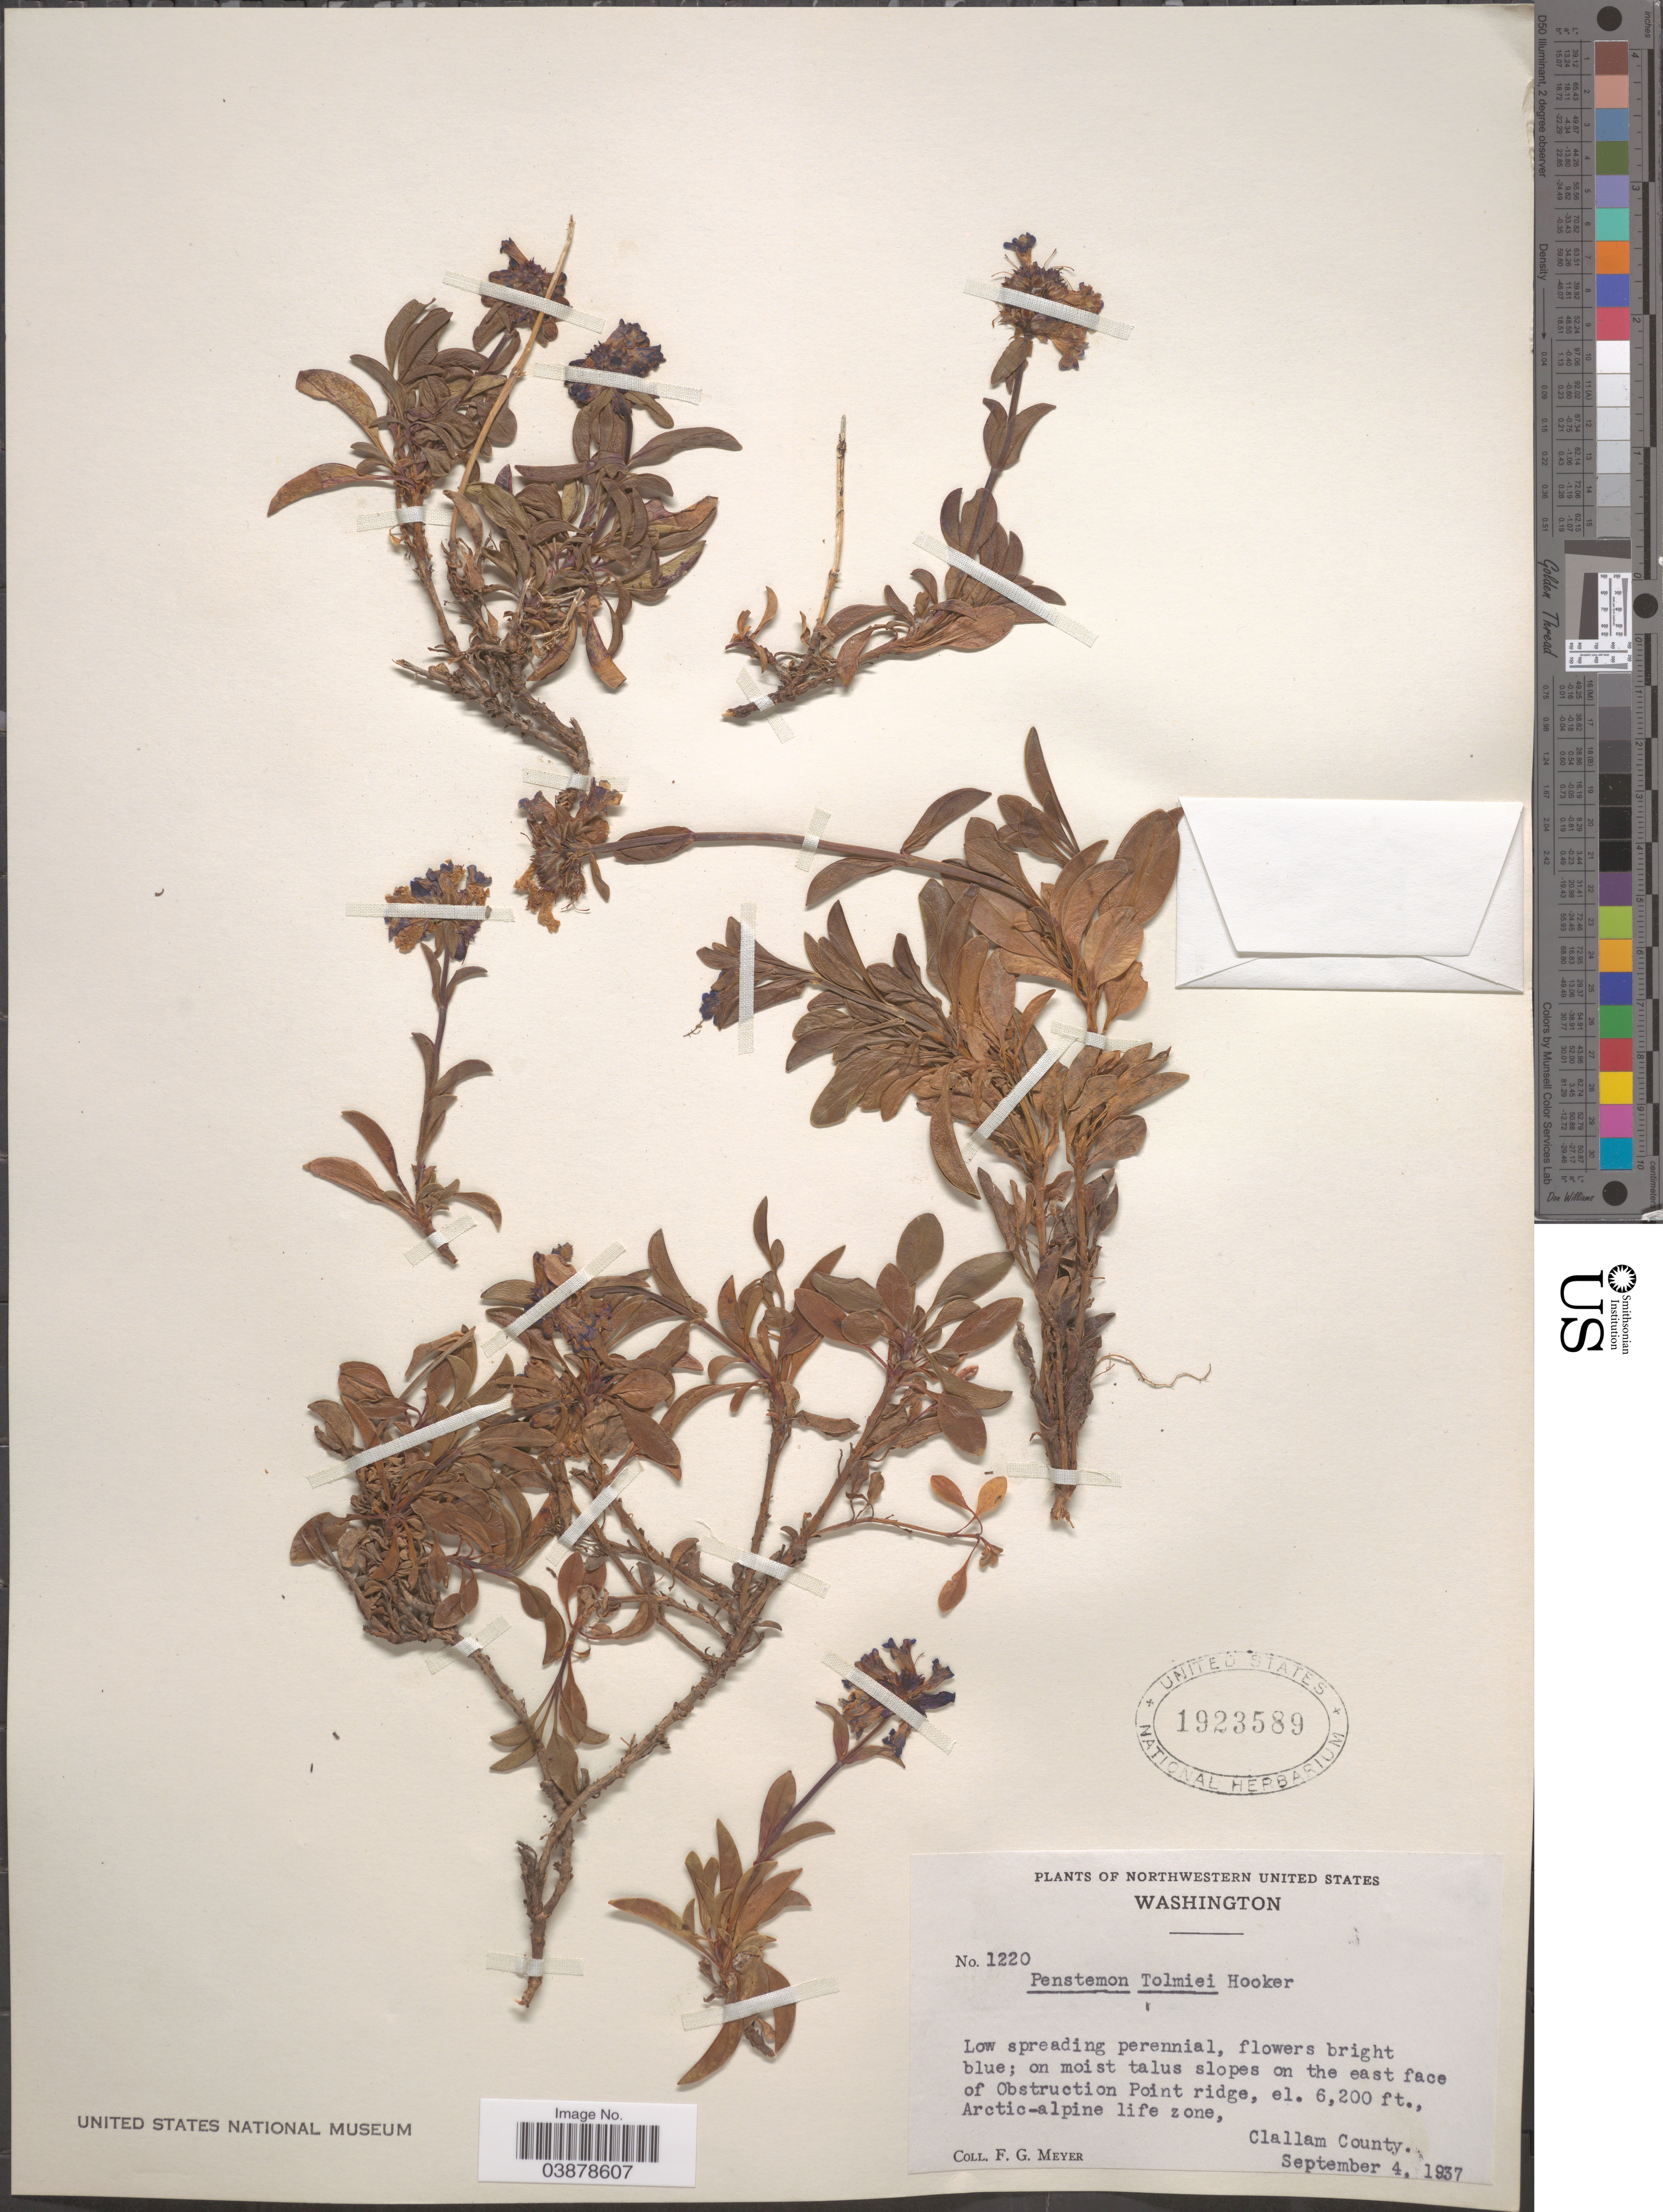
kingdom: Plantae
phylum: Tracheophyta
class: Magnoliopsida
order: Lamiales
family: Plantaginaceae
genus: Penstemon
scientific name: Penstemon tolmiei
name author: Hook.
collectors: F. G. Meyer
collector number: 1220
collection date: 1937-09-04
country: United States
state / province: Washington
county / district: Clallam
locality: Northwestern United States. On moist talus slopes on the east face of Obstruction Point ridge, Arctic-alpine life zone, Clallam County.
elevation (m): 1890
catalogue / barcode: US 1923589